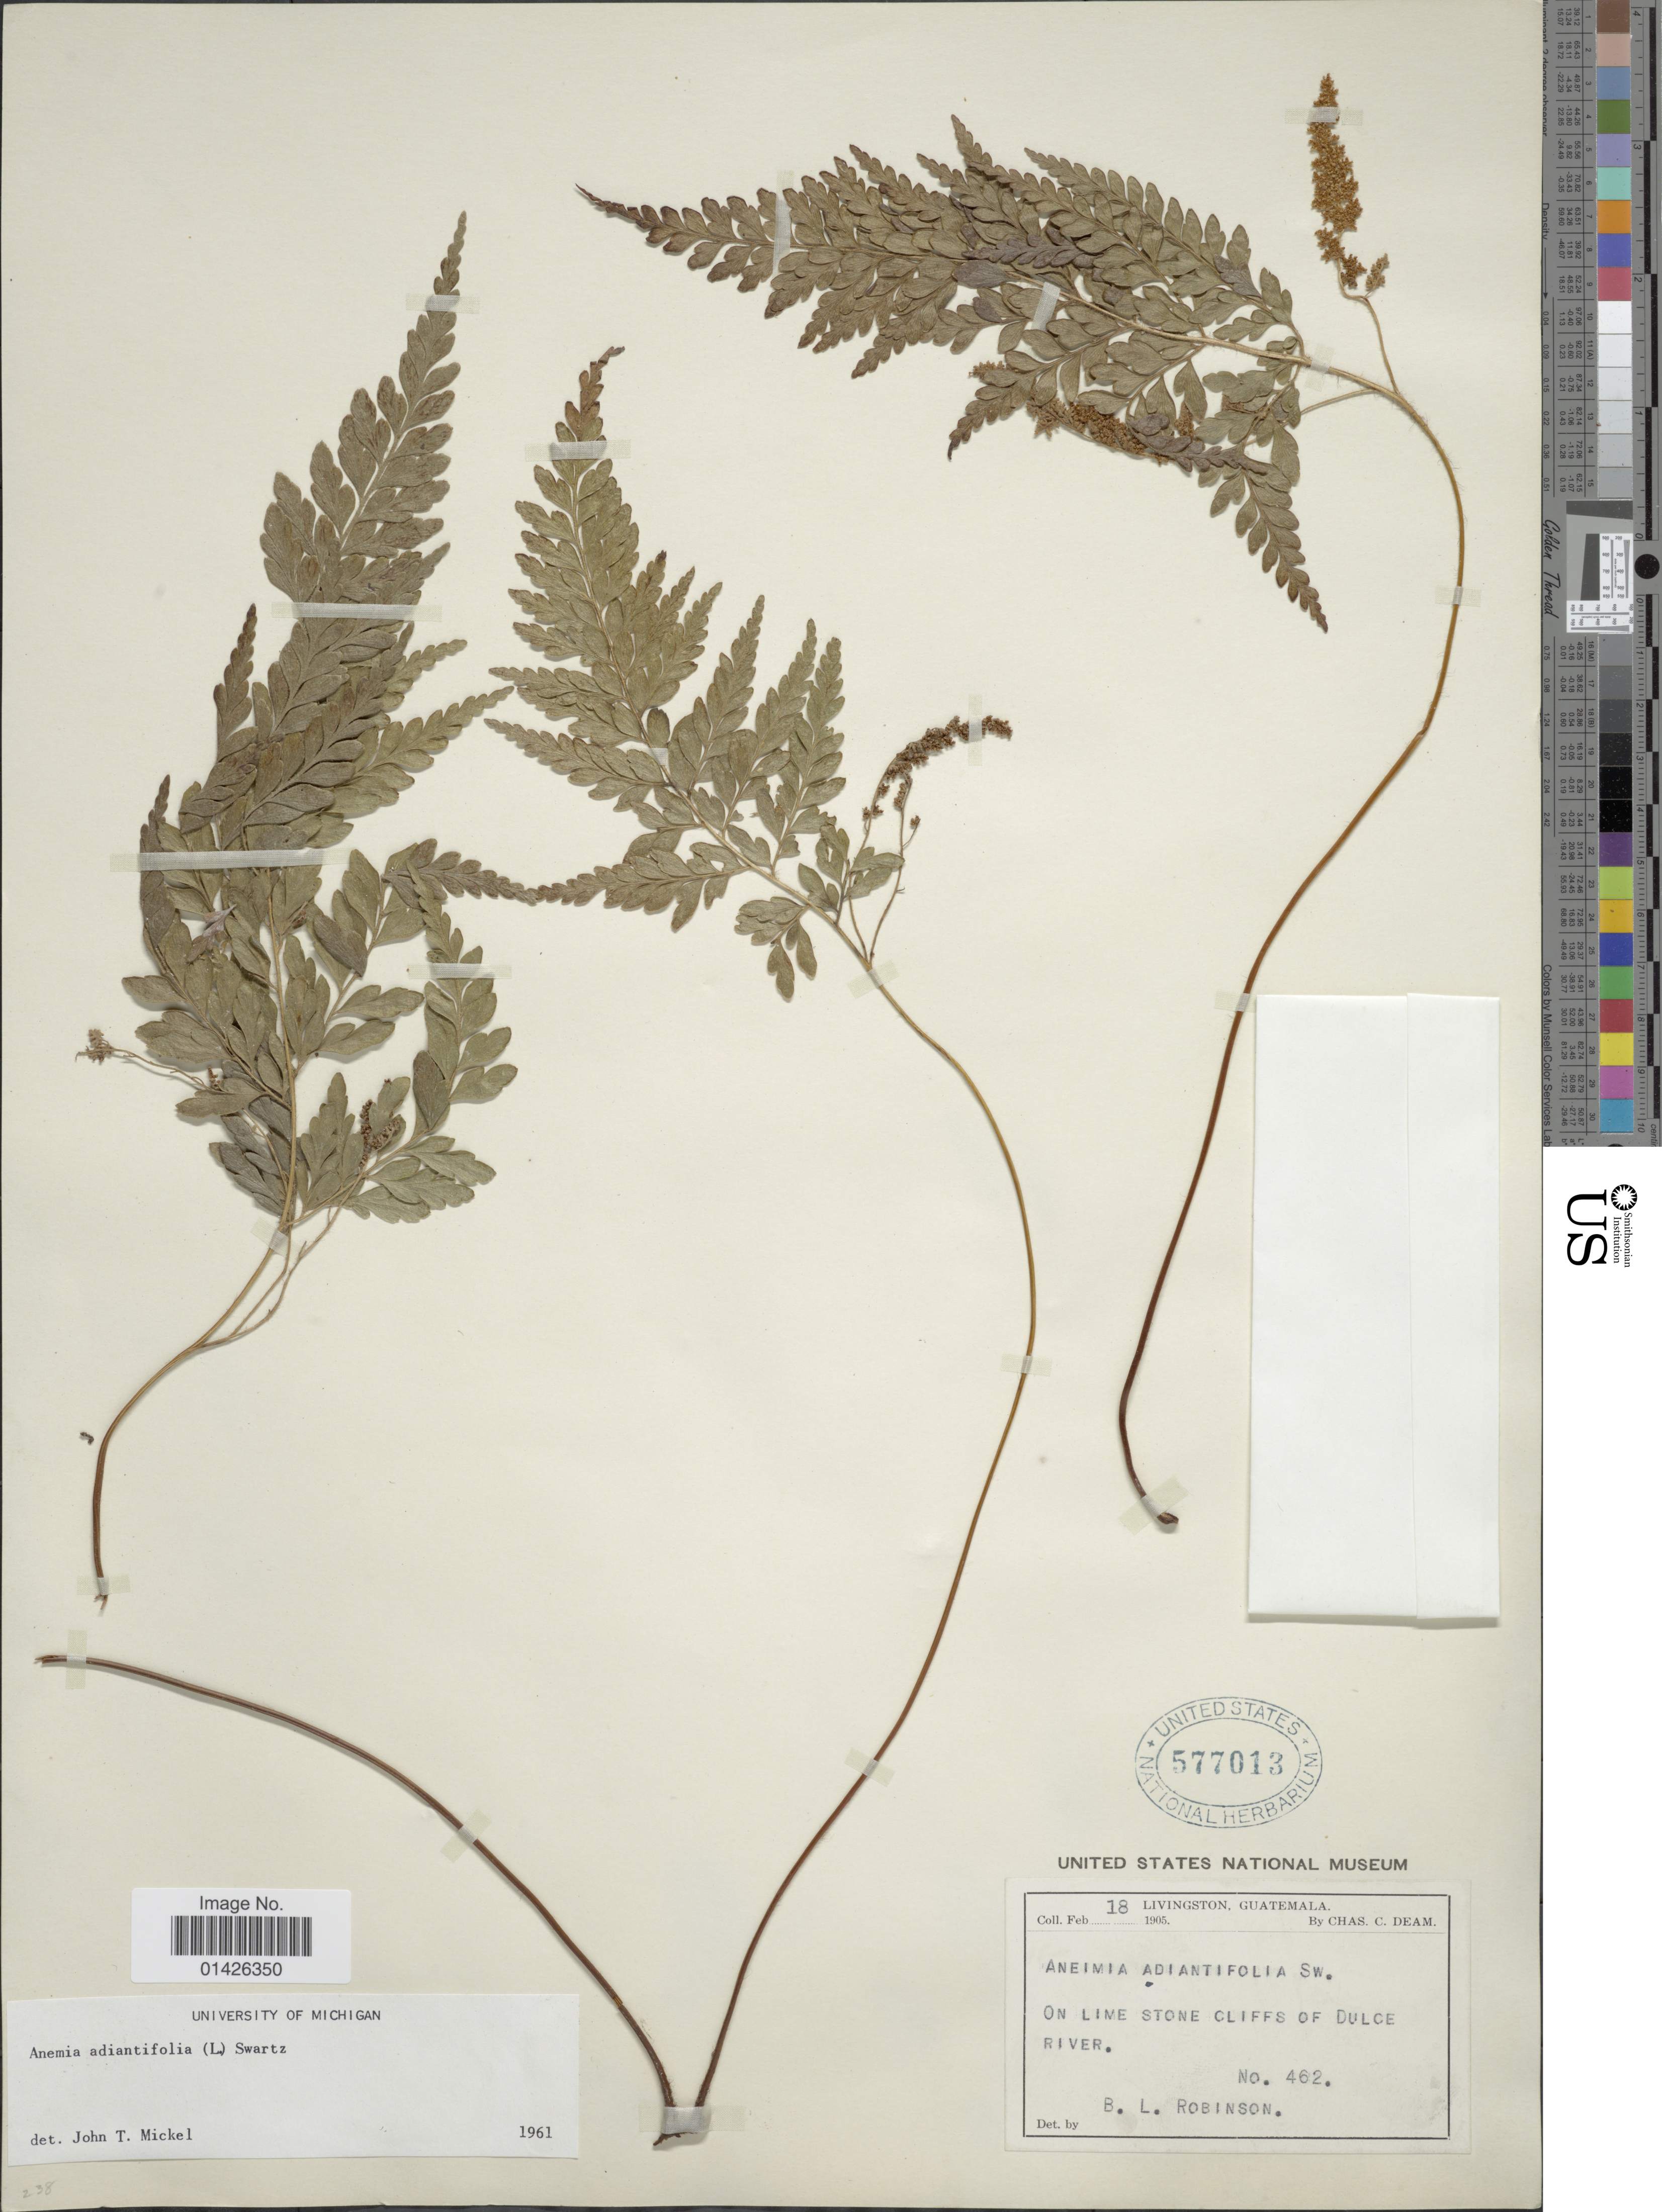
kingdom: Plantae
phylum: Tracheophyta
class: Polypodiopsida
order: Schizaeales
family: Anemiaceae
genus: Anemia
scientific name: Anemia adiantifolia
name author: (L.) Sw.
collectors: C. C. Deam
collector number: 462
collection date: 1905-02-18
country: Guatemala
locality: Livingston, On lime stone cliffs of Dulce River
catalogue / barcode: US 577013